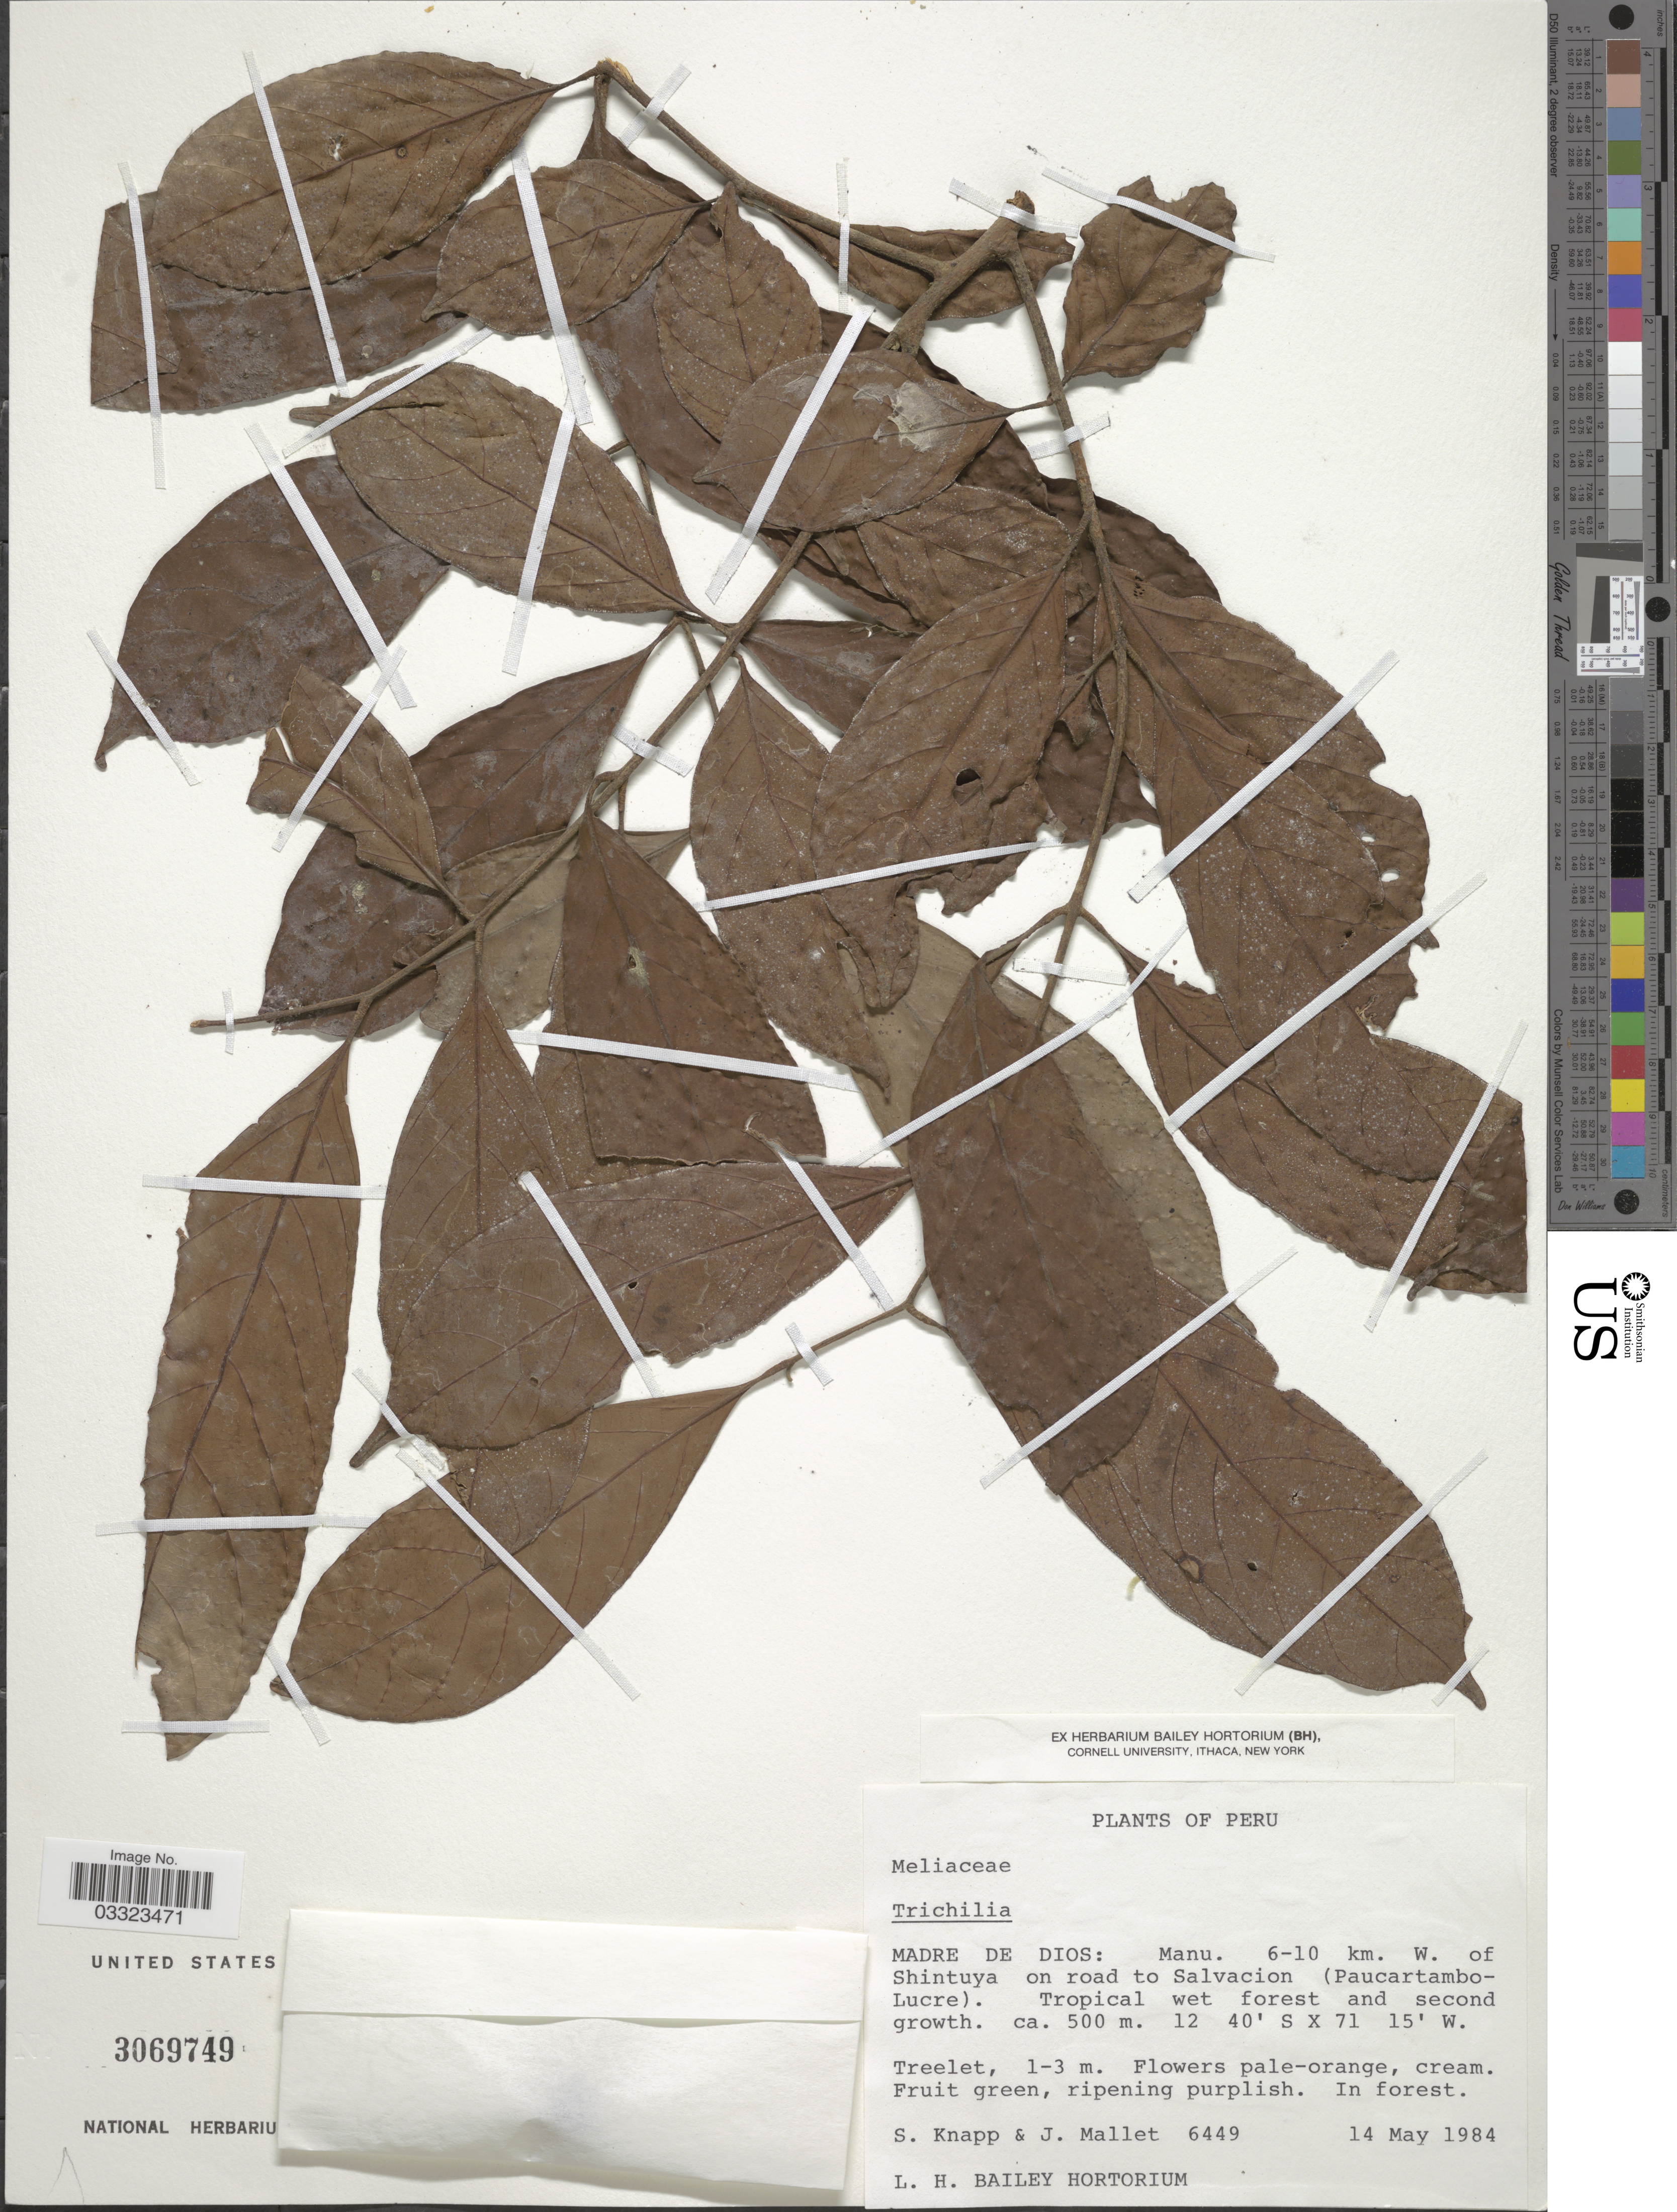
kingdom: Plantae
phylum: Tracheophyta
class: Magnoliopsida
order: Sapindales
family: Meliaceae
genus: Trichilia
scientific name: Trichilia sp.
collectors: S. Knapp & J. Mallet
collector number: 6449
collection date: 1984-05-14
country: Peru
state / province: Madre de Dios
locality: Manu. 6-10 km. W. of Shintuya on road to Salvacion (Paucartambo-Lucre).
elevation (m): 500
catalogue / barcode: US 3069749